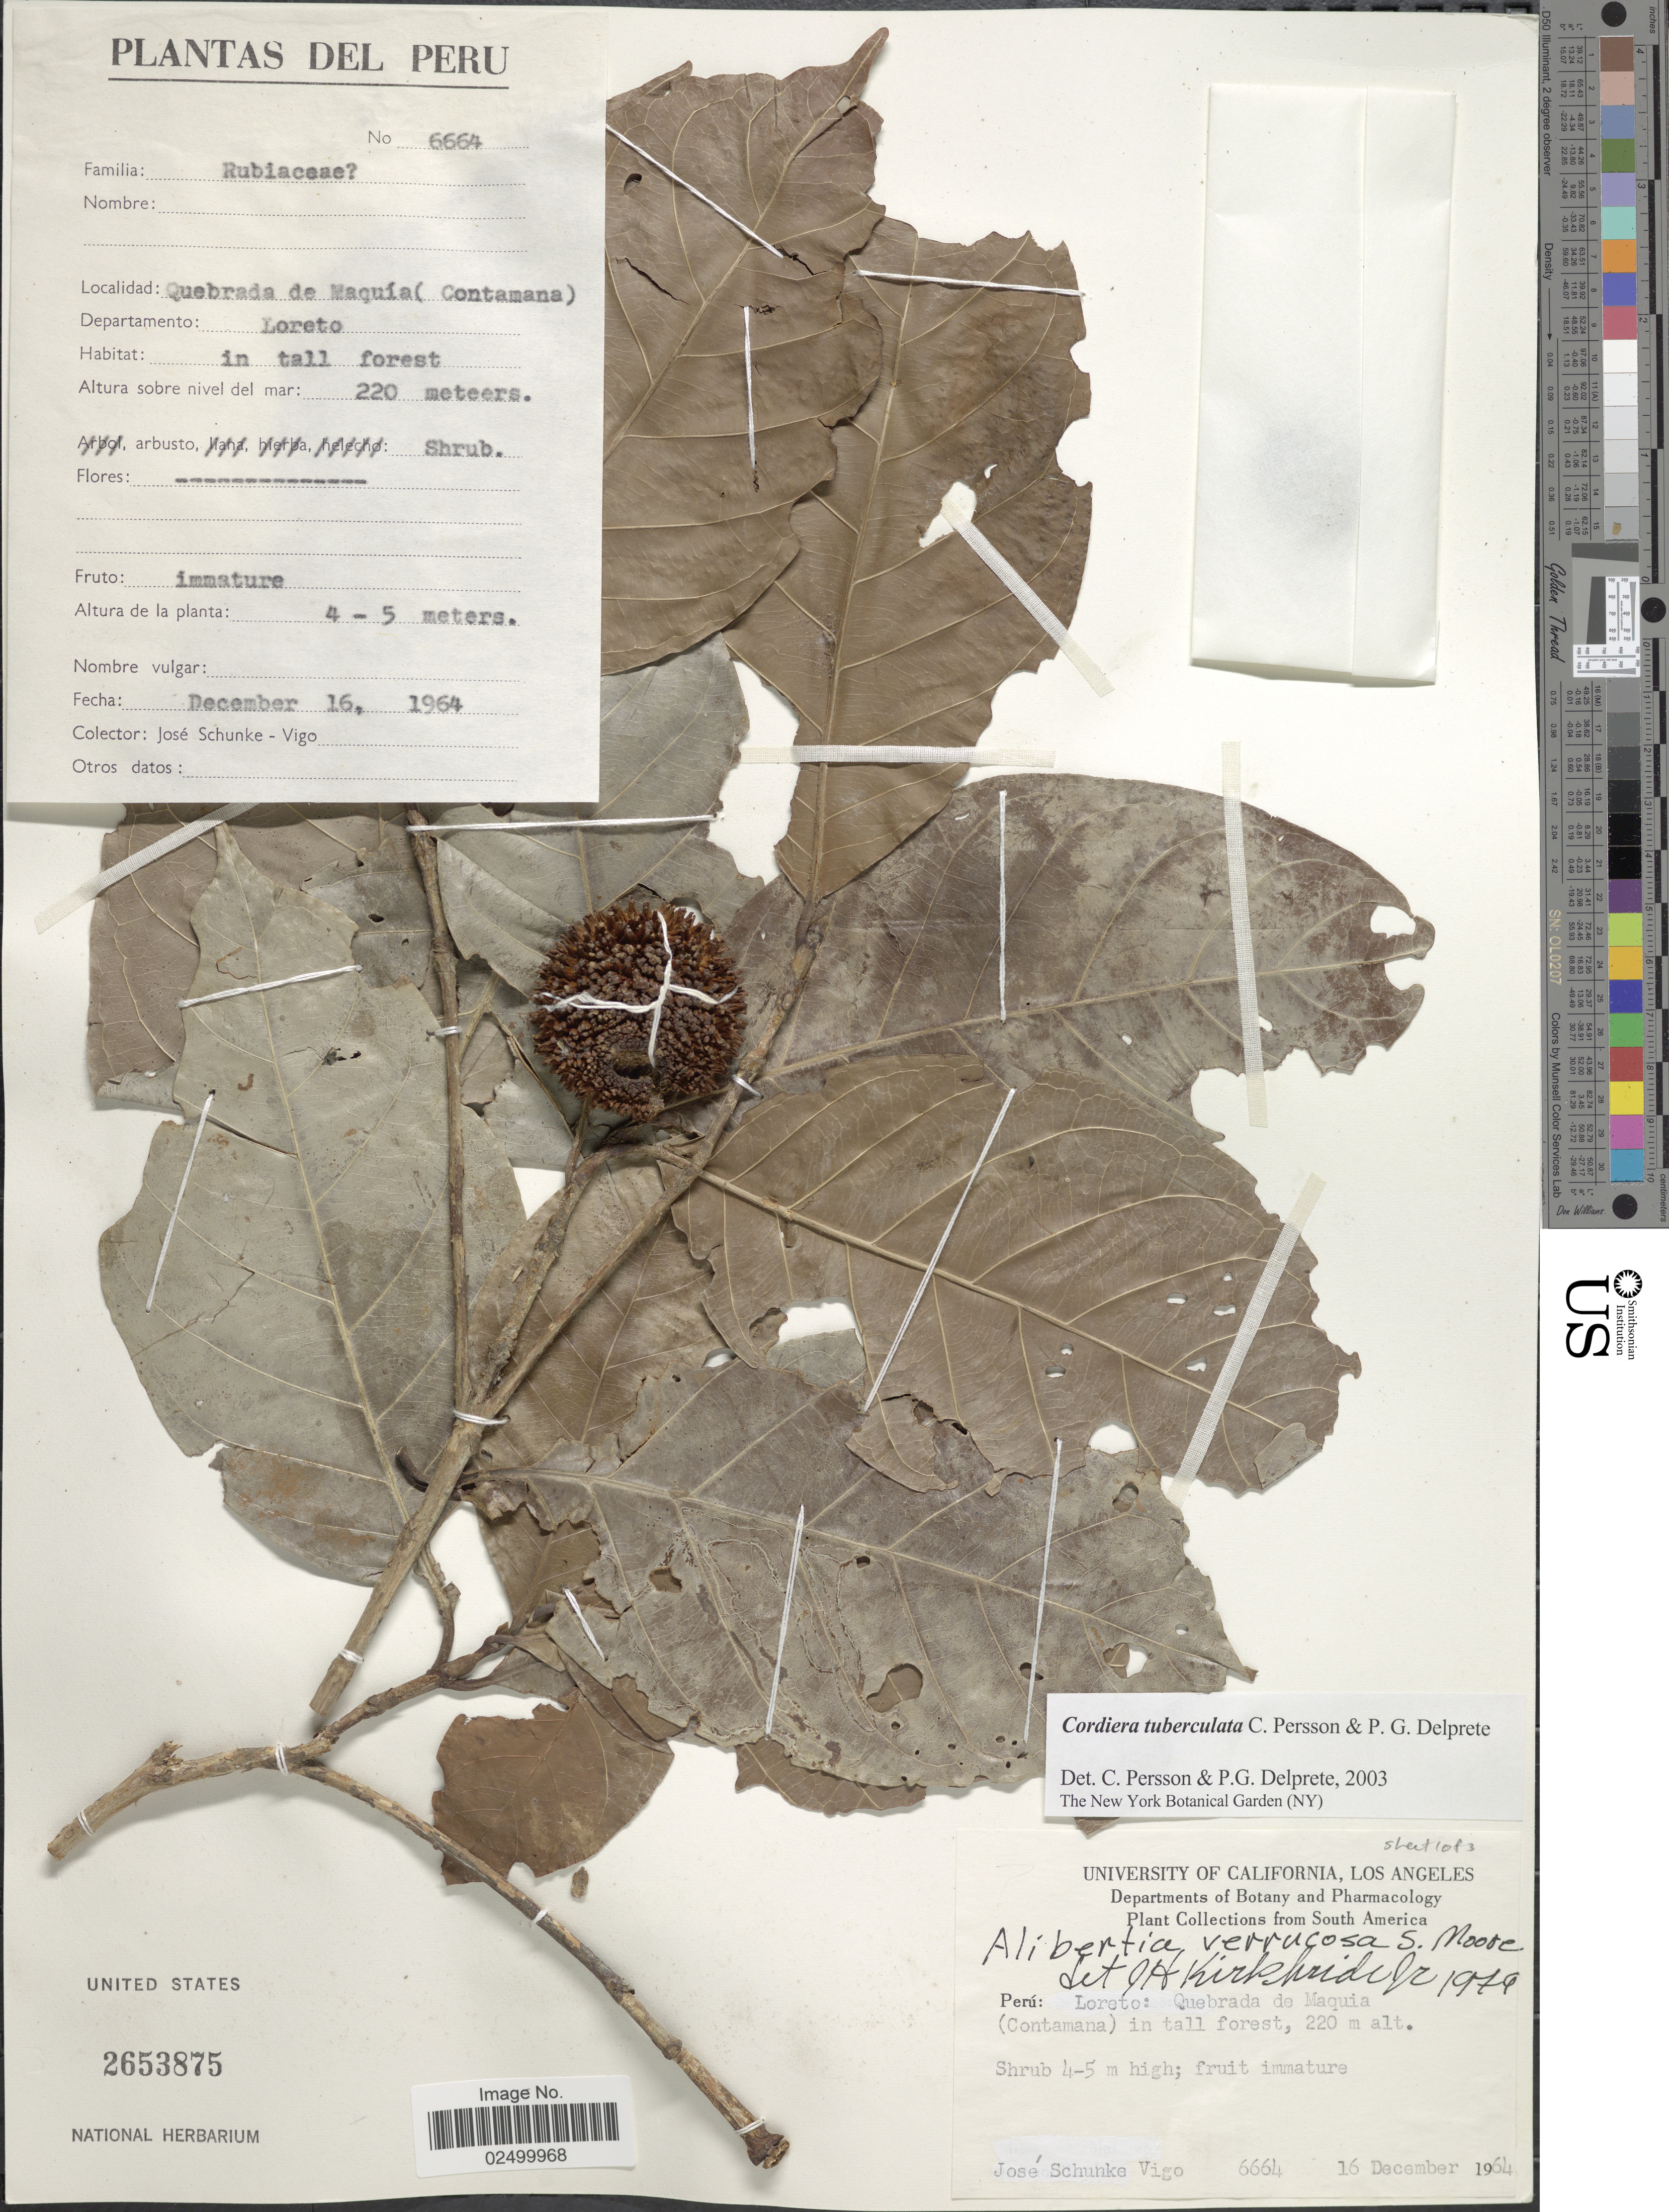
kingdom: Plantae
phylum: Tracheophyta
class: Magnoliopsida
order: Gentianales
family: Rubiaceae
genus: Cordiera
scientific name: Cordiera tuberculata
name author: C. Persson & Delprete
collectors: J. Schunke Vigo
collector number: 6664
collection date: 1964-12-16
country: Peru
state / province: Loreto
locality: Quebrada de Maquia (Contamana) in tall forest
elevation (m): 220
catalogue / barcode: US 2653875